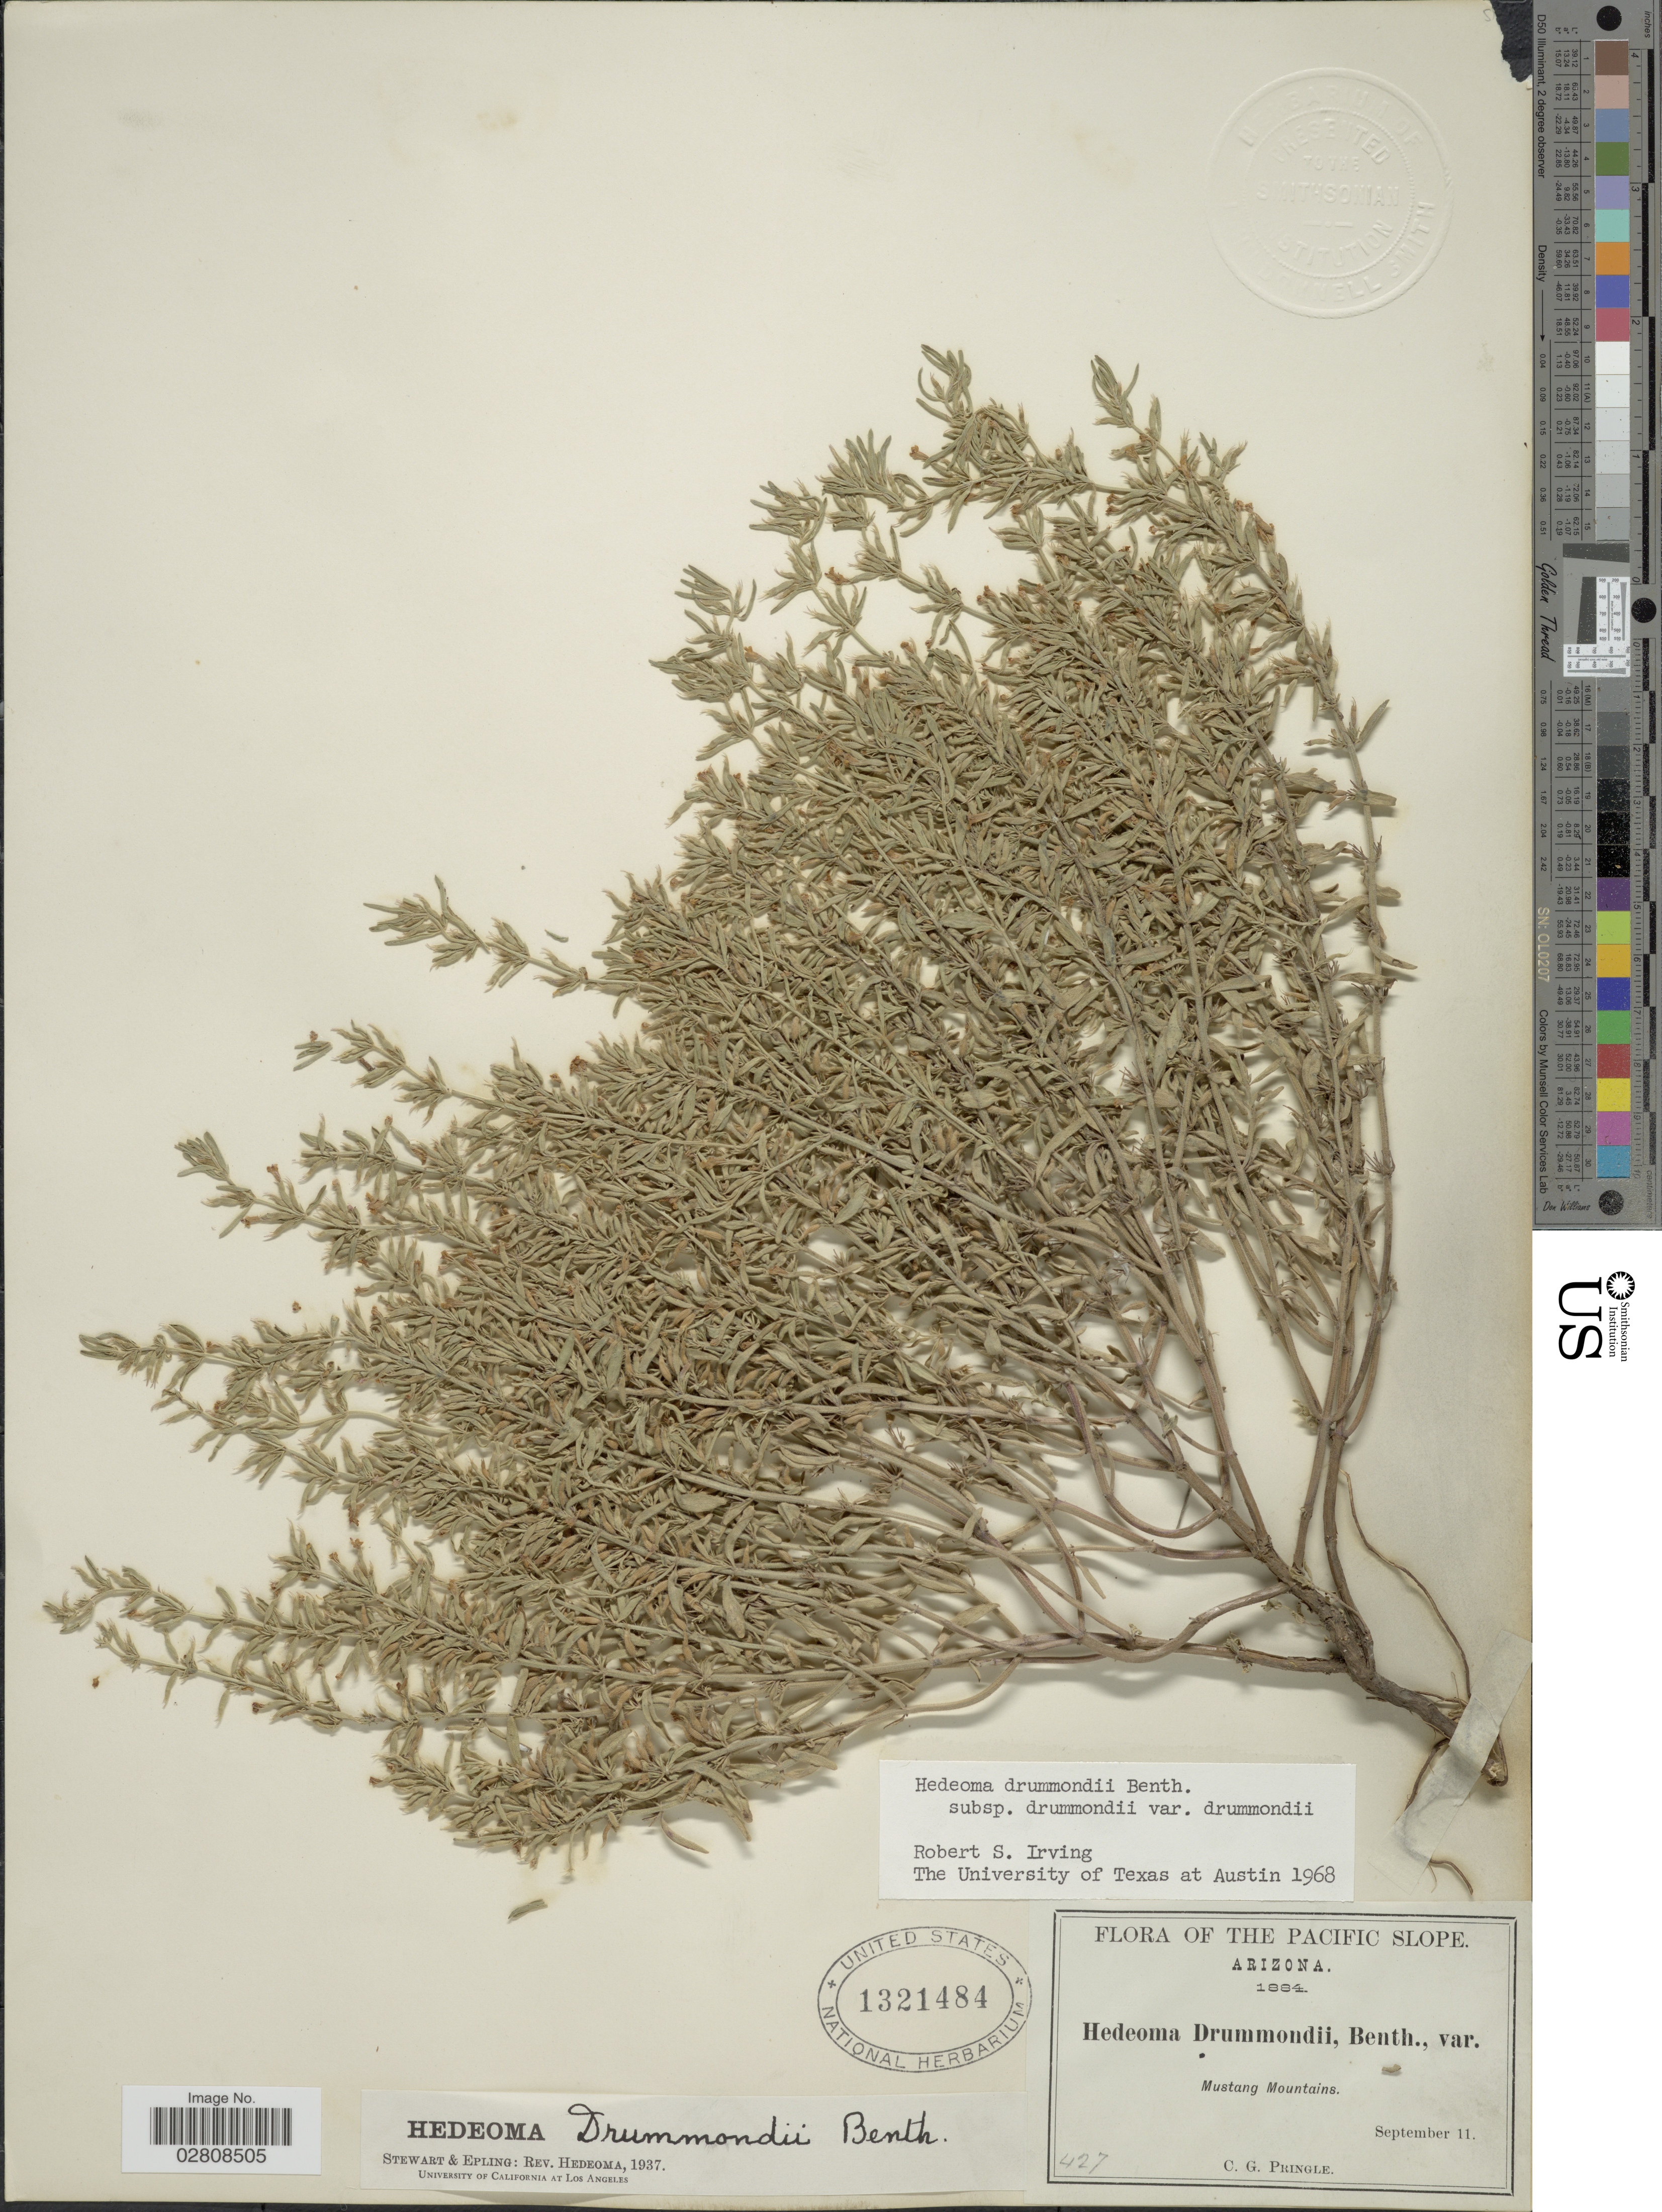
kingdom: Plantae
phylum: Tracheophyta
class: Magnoliopsida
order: Lamiales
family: Lamiaceae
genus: Hedeoma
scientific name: Hedeoma drummondii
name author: Benth.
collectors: C. G. Pringle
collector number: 427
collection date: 1884-09-11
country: United States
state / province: Arizona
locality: Pacific Slope. Mustang Mountains.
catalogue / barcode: US 1321484